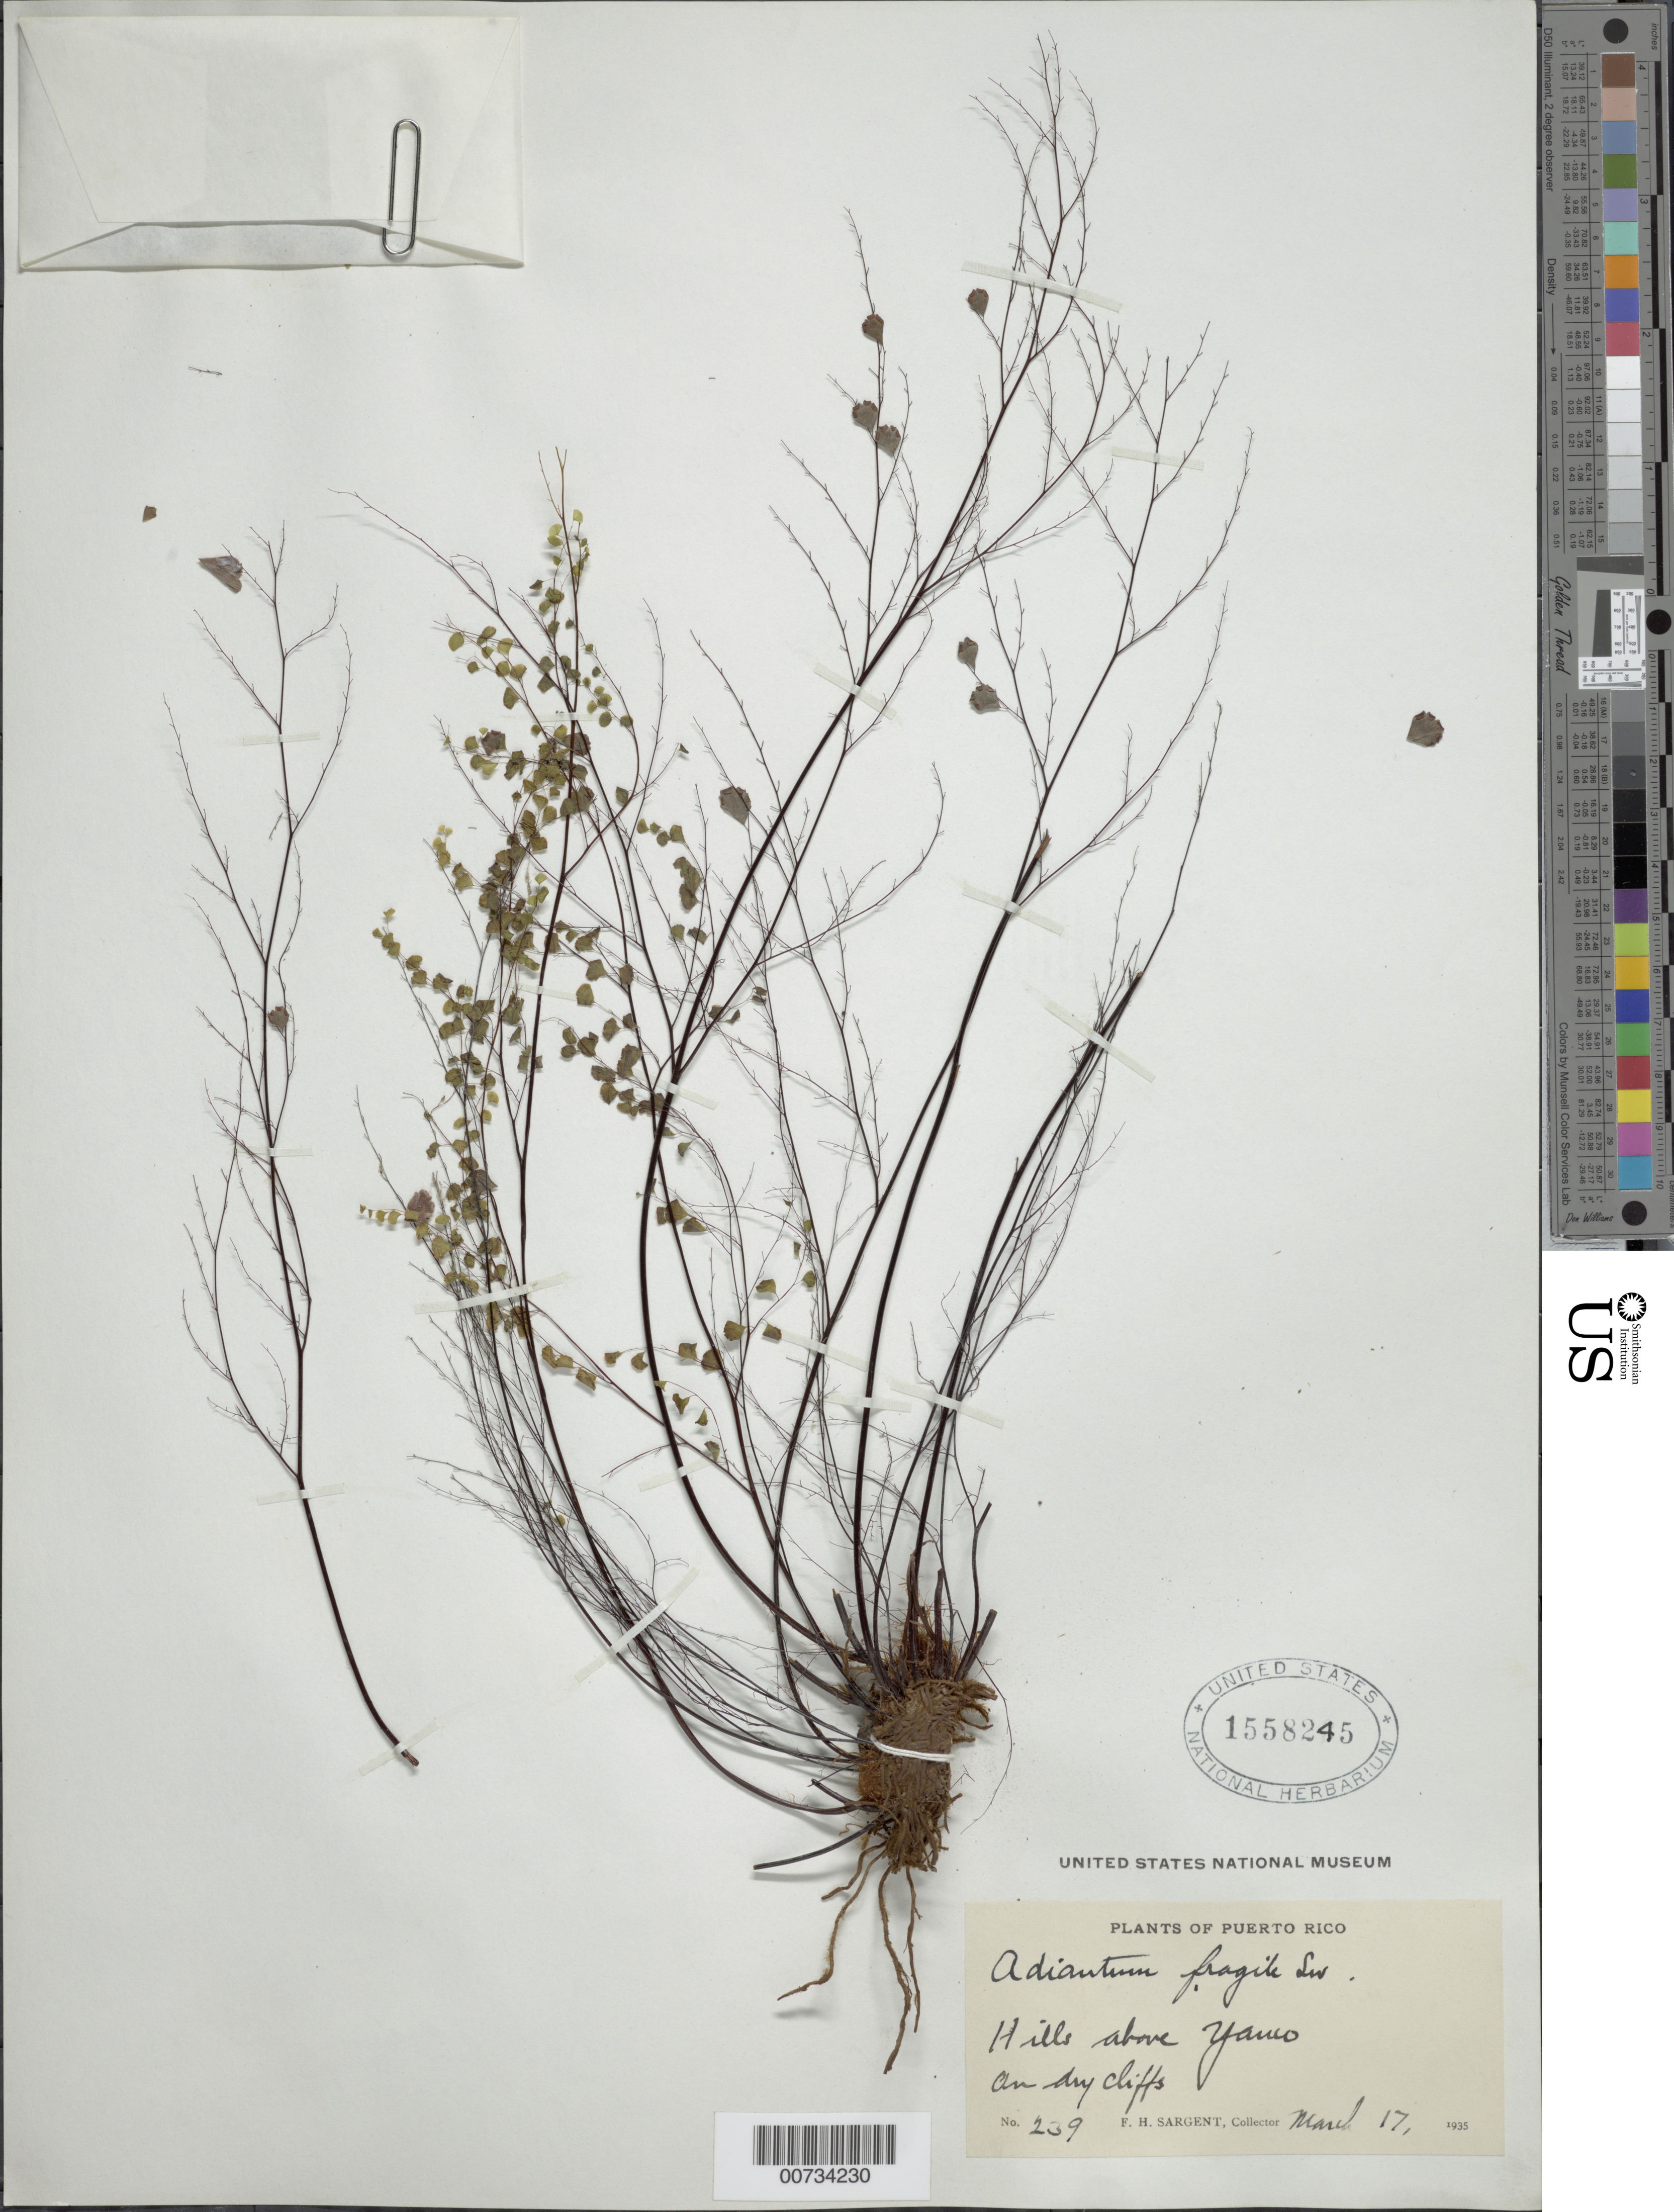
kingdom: Plantae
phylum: Tracheophyta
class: Polypodiopsida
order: Polypodiales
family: Pteridaceae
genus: Adiantum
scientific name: Adiantum fragile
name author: Sw.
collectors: F. H. Sargent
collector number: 239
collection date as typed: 17 Mar 1935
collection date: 1935-03-17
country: Puerto Rico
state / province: Yauco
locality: Yauco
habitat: On dry cliffs, hills above Yauco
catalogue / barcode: US 1558245